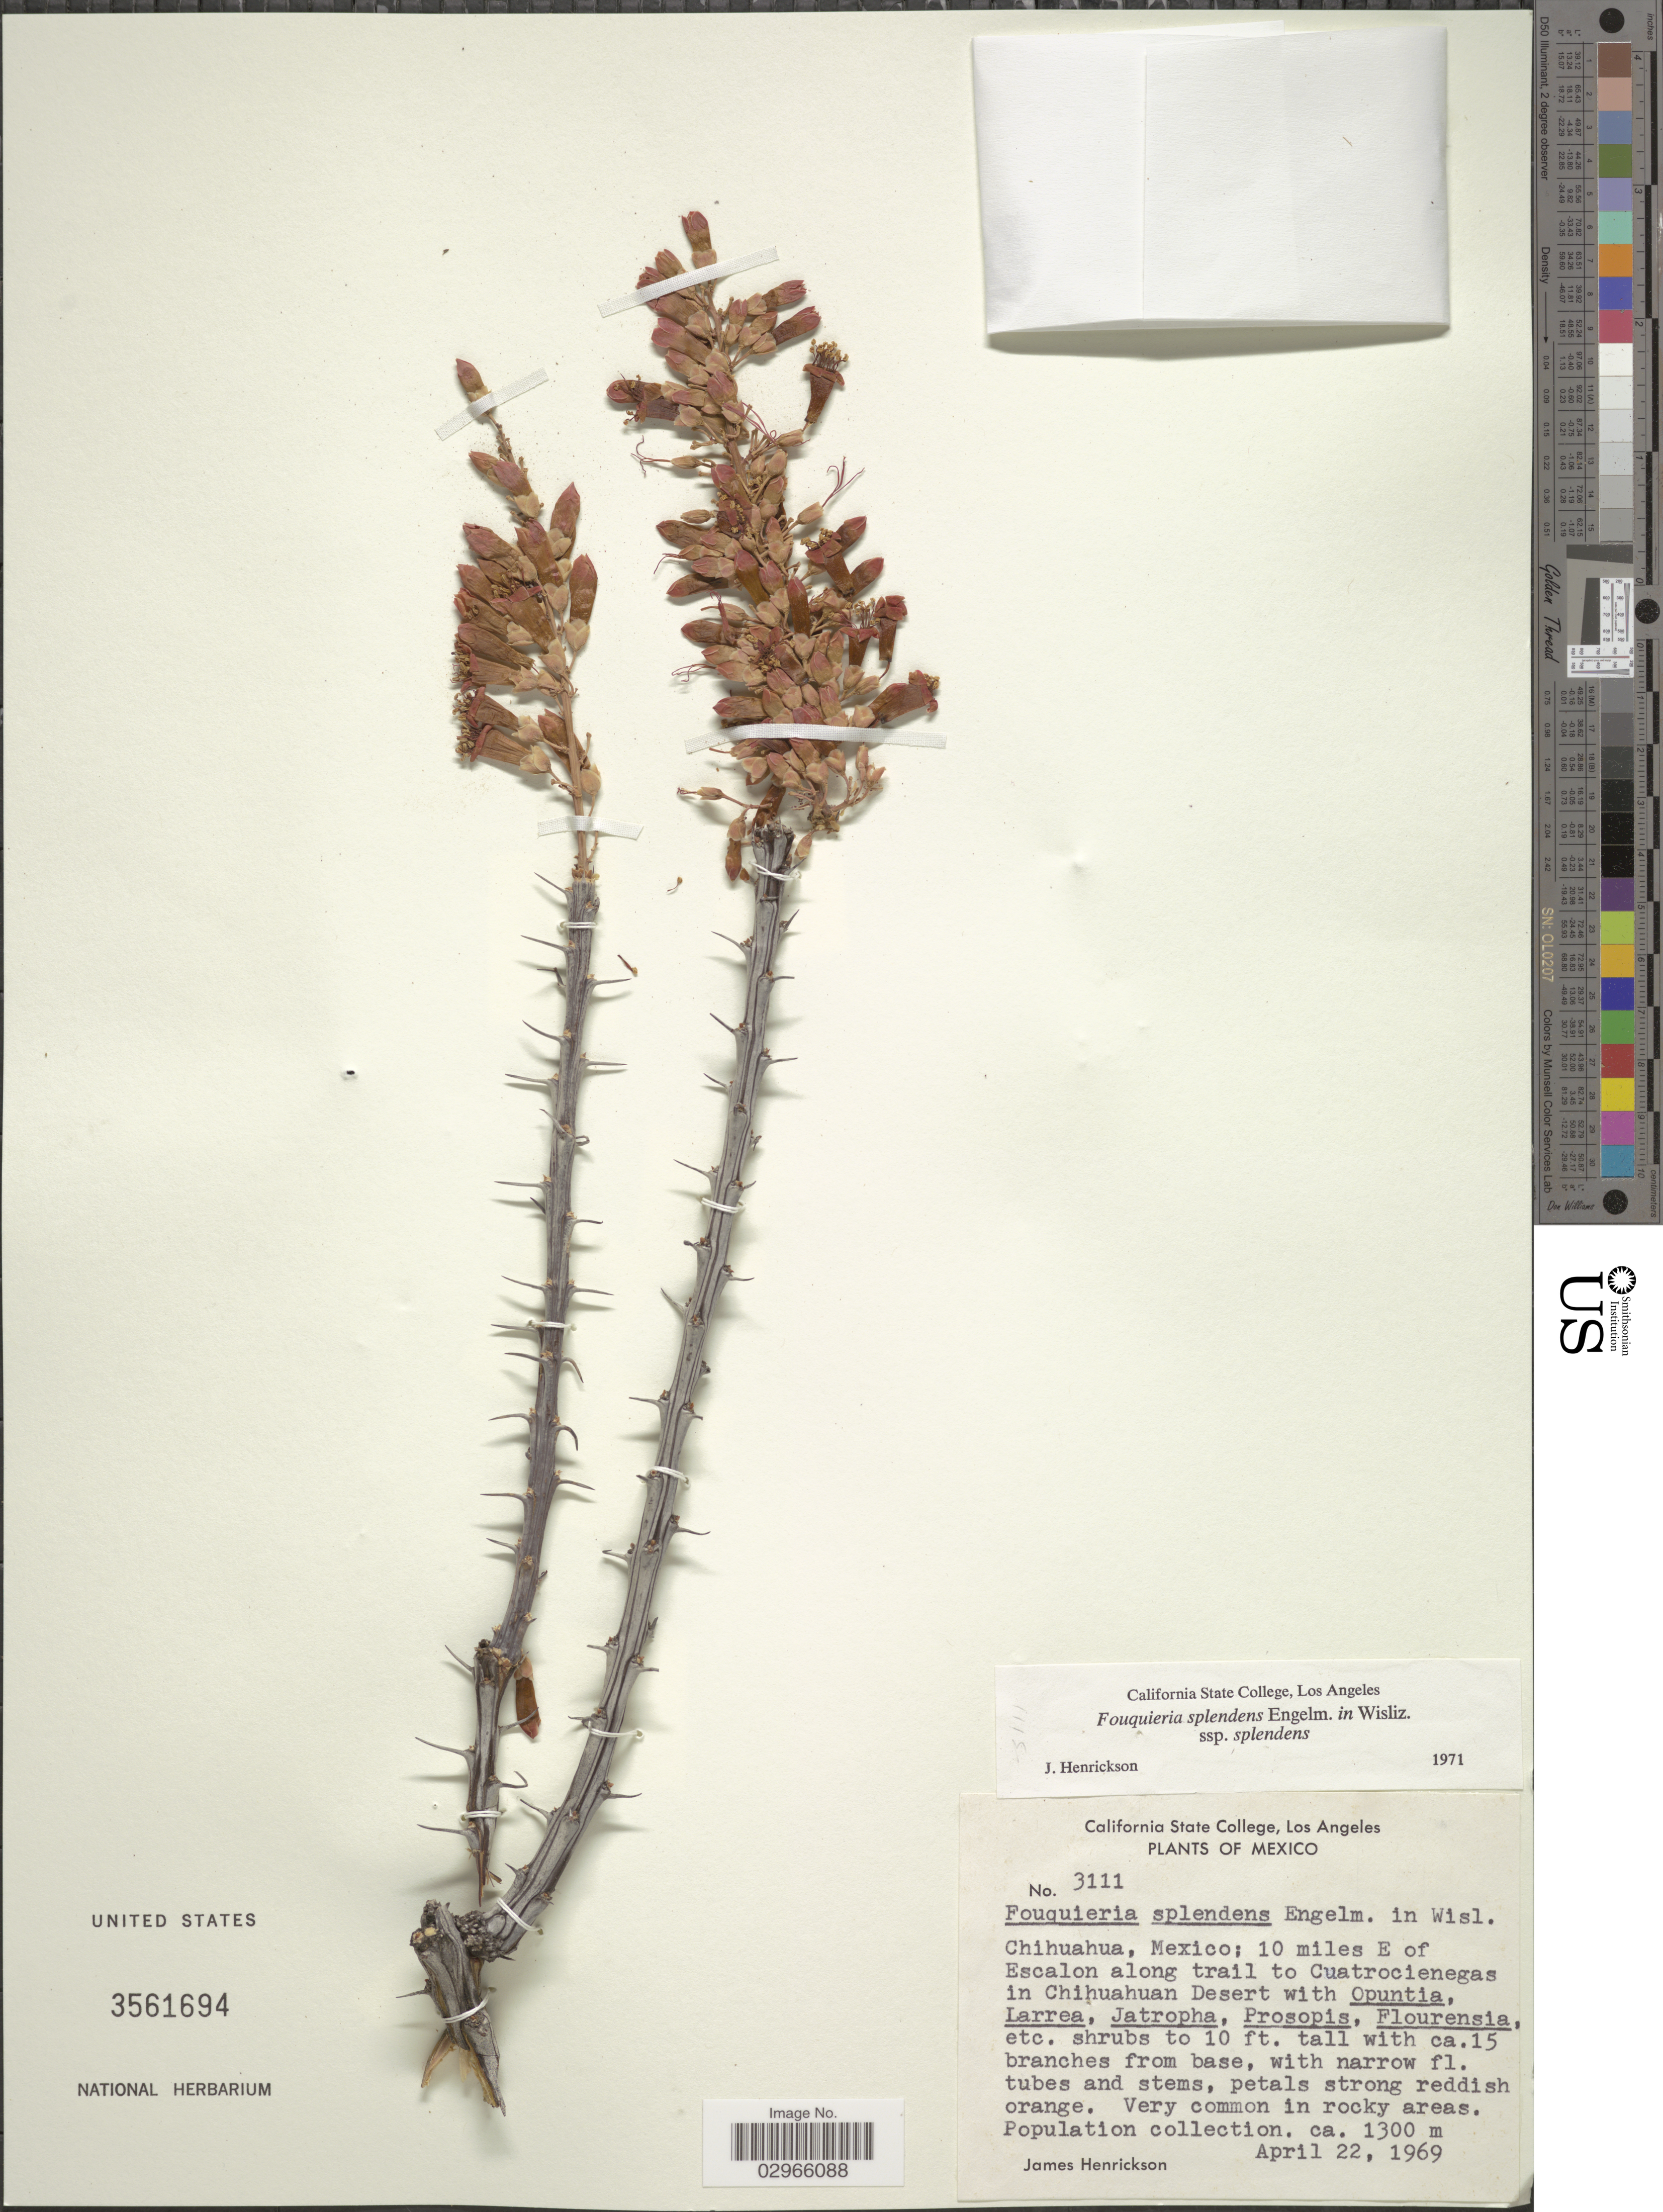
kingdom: Plantae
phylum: Tracheophyta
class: Magnoliopsida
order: Ericales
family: Fouquieriaceae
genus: Fouquieria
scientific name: Fouquieria splendens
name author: Engelm.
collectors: J. Henrickson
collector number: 3111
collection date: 1969-04-22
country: Mexico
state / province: Chihuahua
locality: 10 miles E of Escalon along trail to Cuatrocienegas in Chihuahuan Desert.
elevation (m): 1300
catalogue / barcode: US 3561694